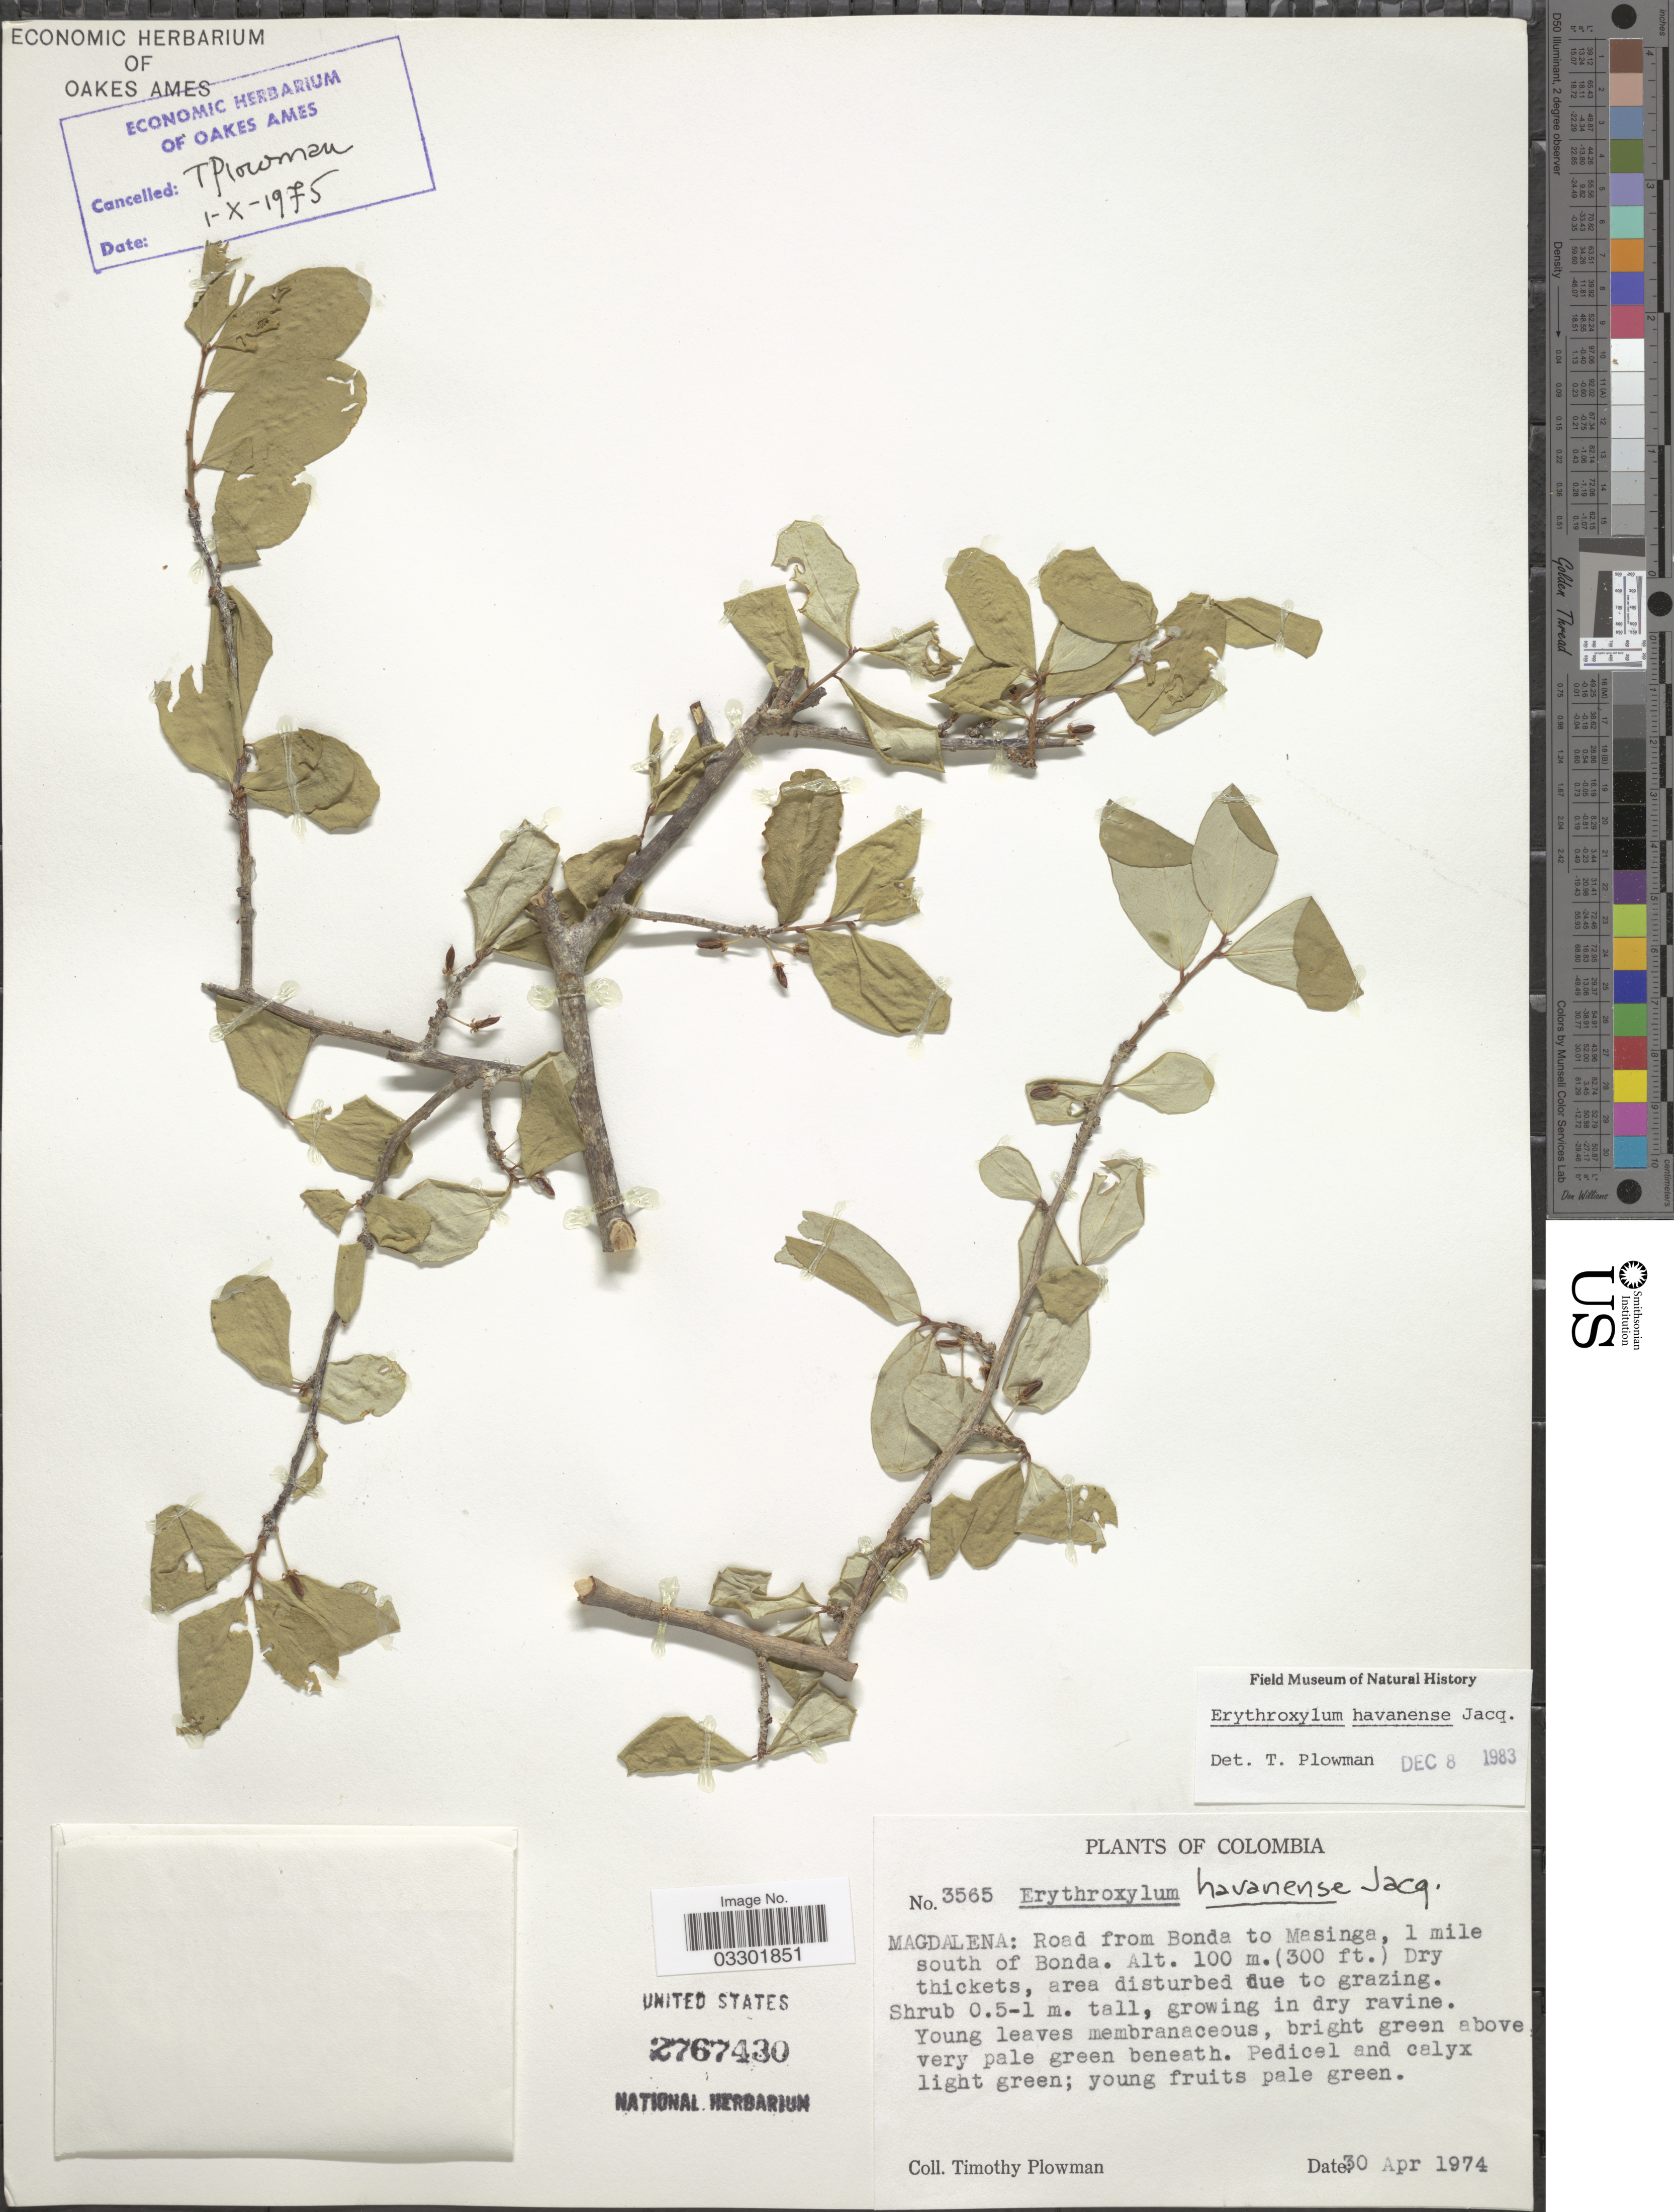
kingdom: Plantae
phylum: Tracheophyta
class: Magnoliopsida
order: Malpighiales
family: Erythroxylaceae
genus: Erythroxylum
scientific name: Erythroxylum havanense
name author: Jacq.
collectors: T. Plowman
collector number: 3565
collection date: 1974-04-30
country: Colombia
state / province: Magdalena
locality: Road from Bonda to Masinga, 1 mile south of Bonda.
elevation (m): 100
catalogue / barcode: US 2767430